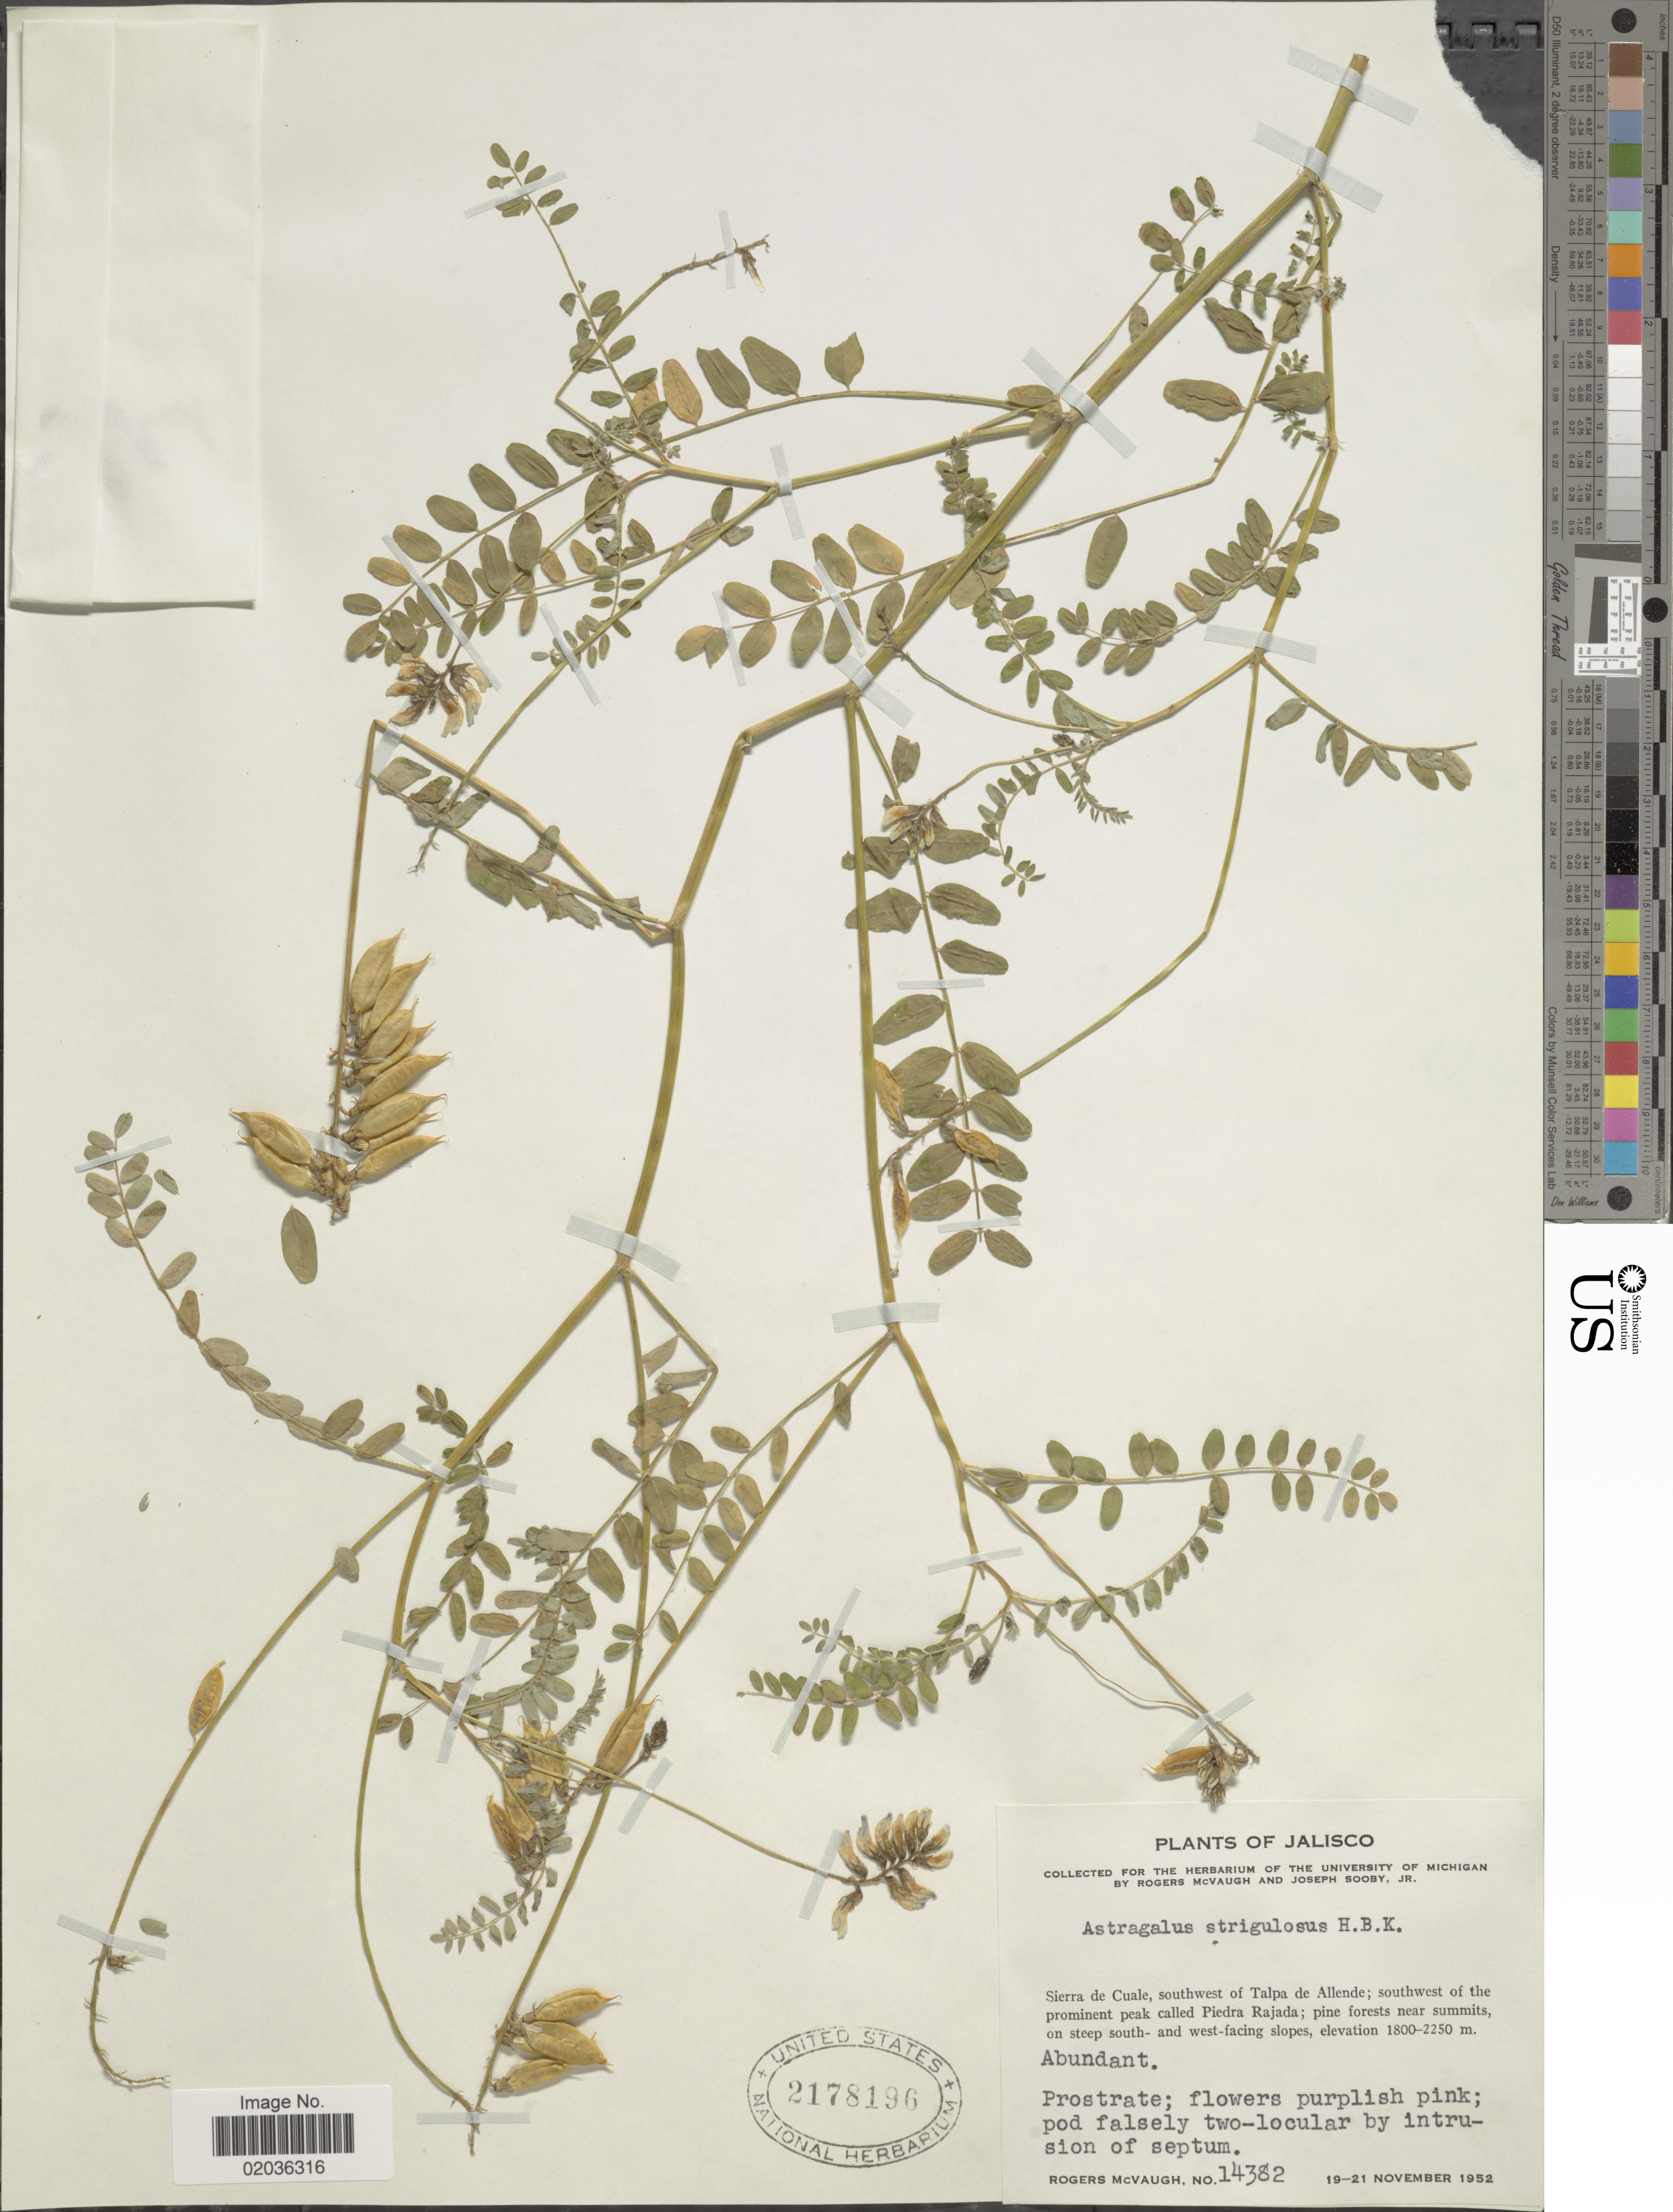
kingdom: Plantae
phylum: Tracheophyta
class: Magnoliopsida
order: Fabales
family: Fabaceae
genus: Astragalus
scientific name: Astragalus strigulosus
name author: Kunth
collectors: R. McVaugh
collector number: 14382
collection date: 1952-11-19/1952-11-21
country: Mexico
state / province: Jalisco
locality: Sierra de Cuale, southwest of Talpa de Allende; southwest of the prominent peak called Piedra Rajada; pine forests near summits, on steep south- and west- facing slopes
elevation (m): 1800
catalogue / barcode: US 2178196